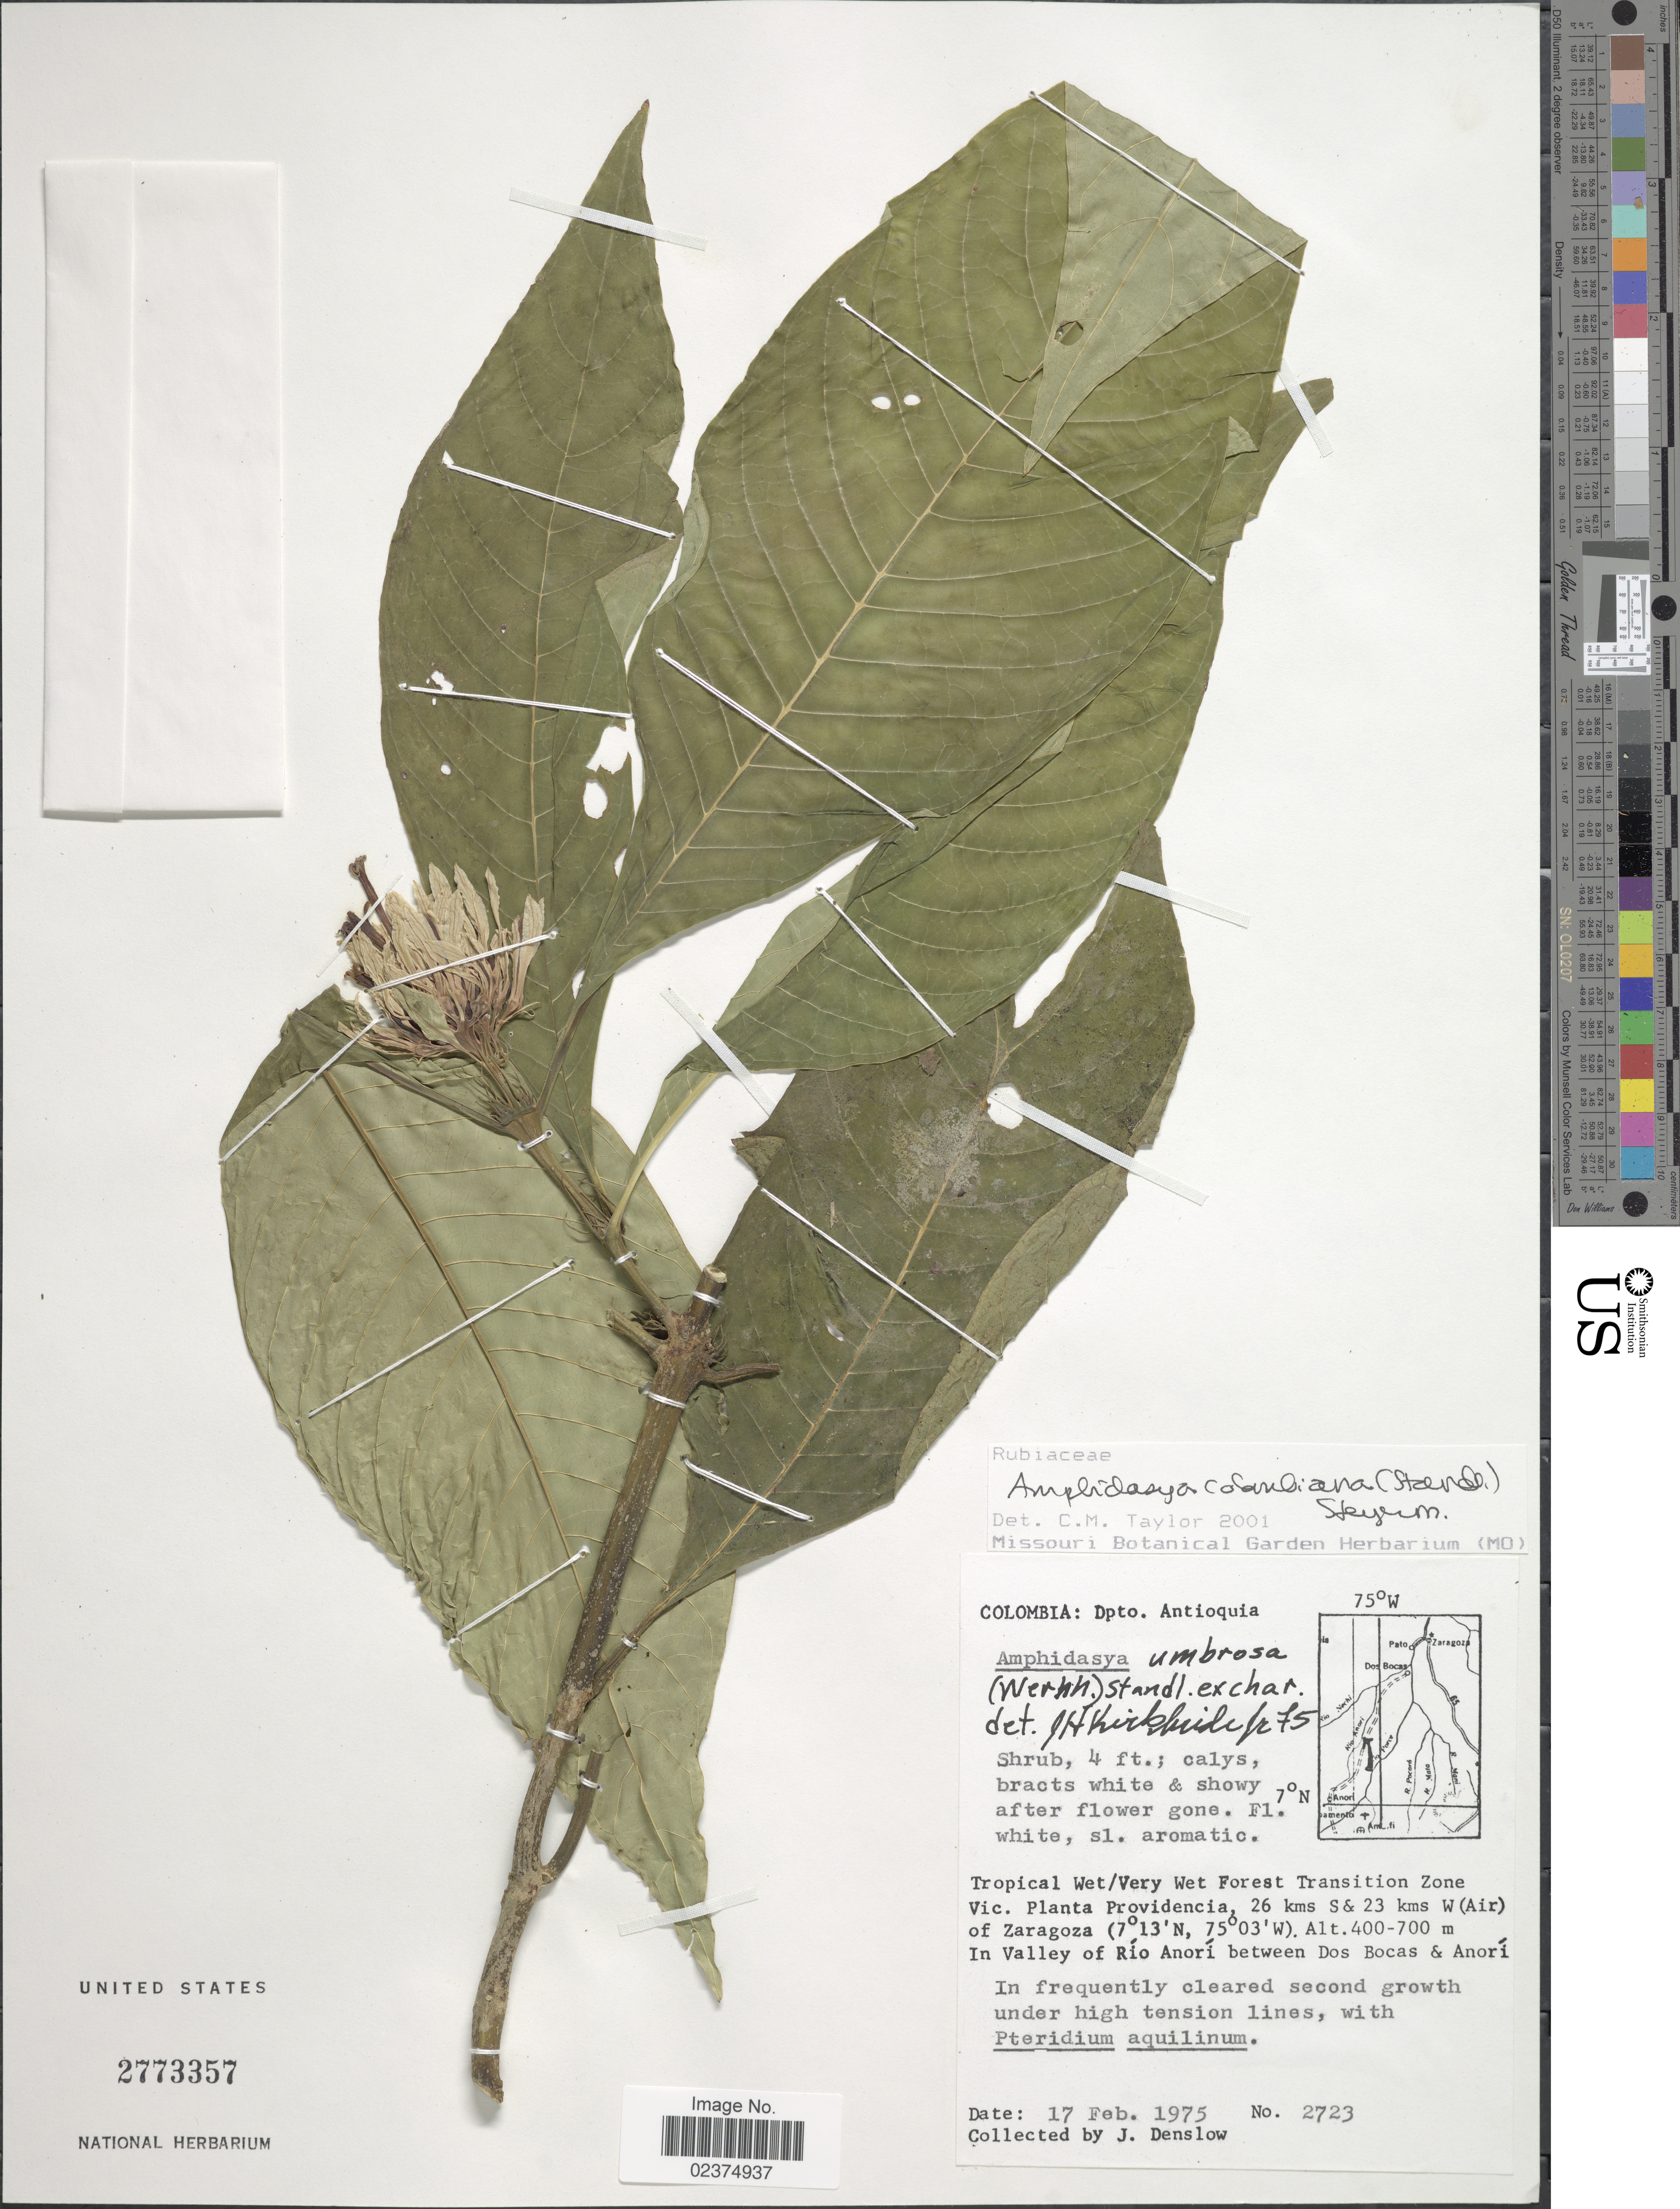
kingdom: Plantae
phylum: Tracheophyta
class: Magnoliopsida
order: Gentianales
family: Rubiaceae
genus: Amphidasya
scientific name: Amphidasya colombiana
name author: (Standl.) Steyerm.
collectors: J. Denslow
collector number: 2723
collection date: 1975-02-17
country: Colombia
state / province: Antioquia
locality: Dpto. Antioquia. Tropical Wet/Very Wet Forest Transition Zone Vic. Planta Providencia, 26 kms S & 23 kms W (air) of Zaragoza. In valley of Rio Anori between Dos Bocas & Anori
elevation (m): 400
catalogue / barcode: US 2773357